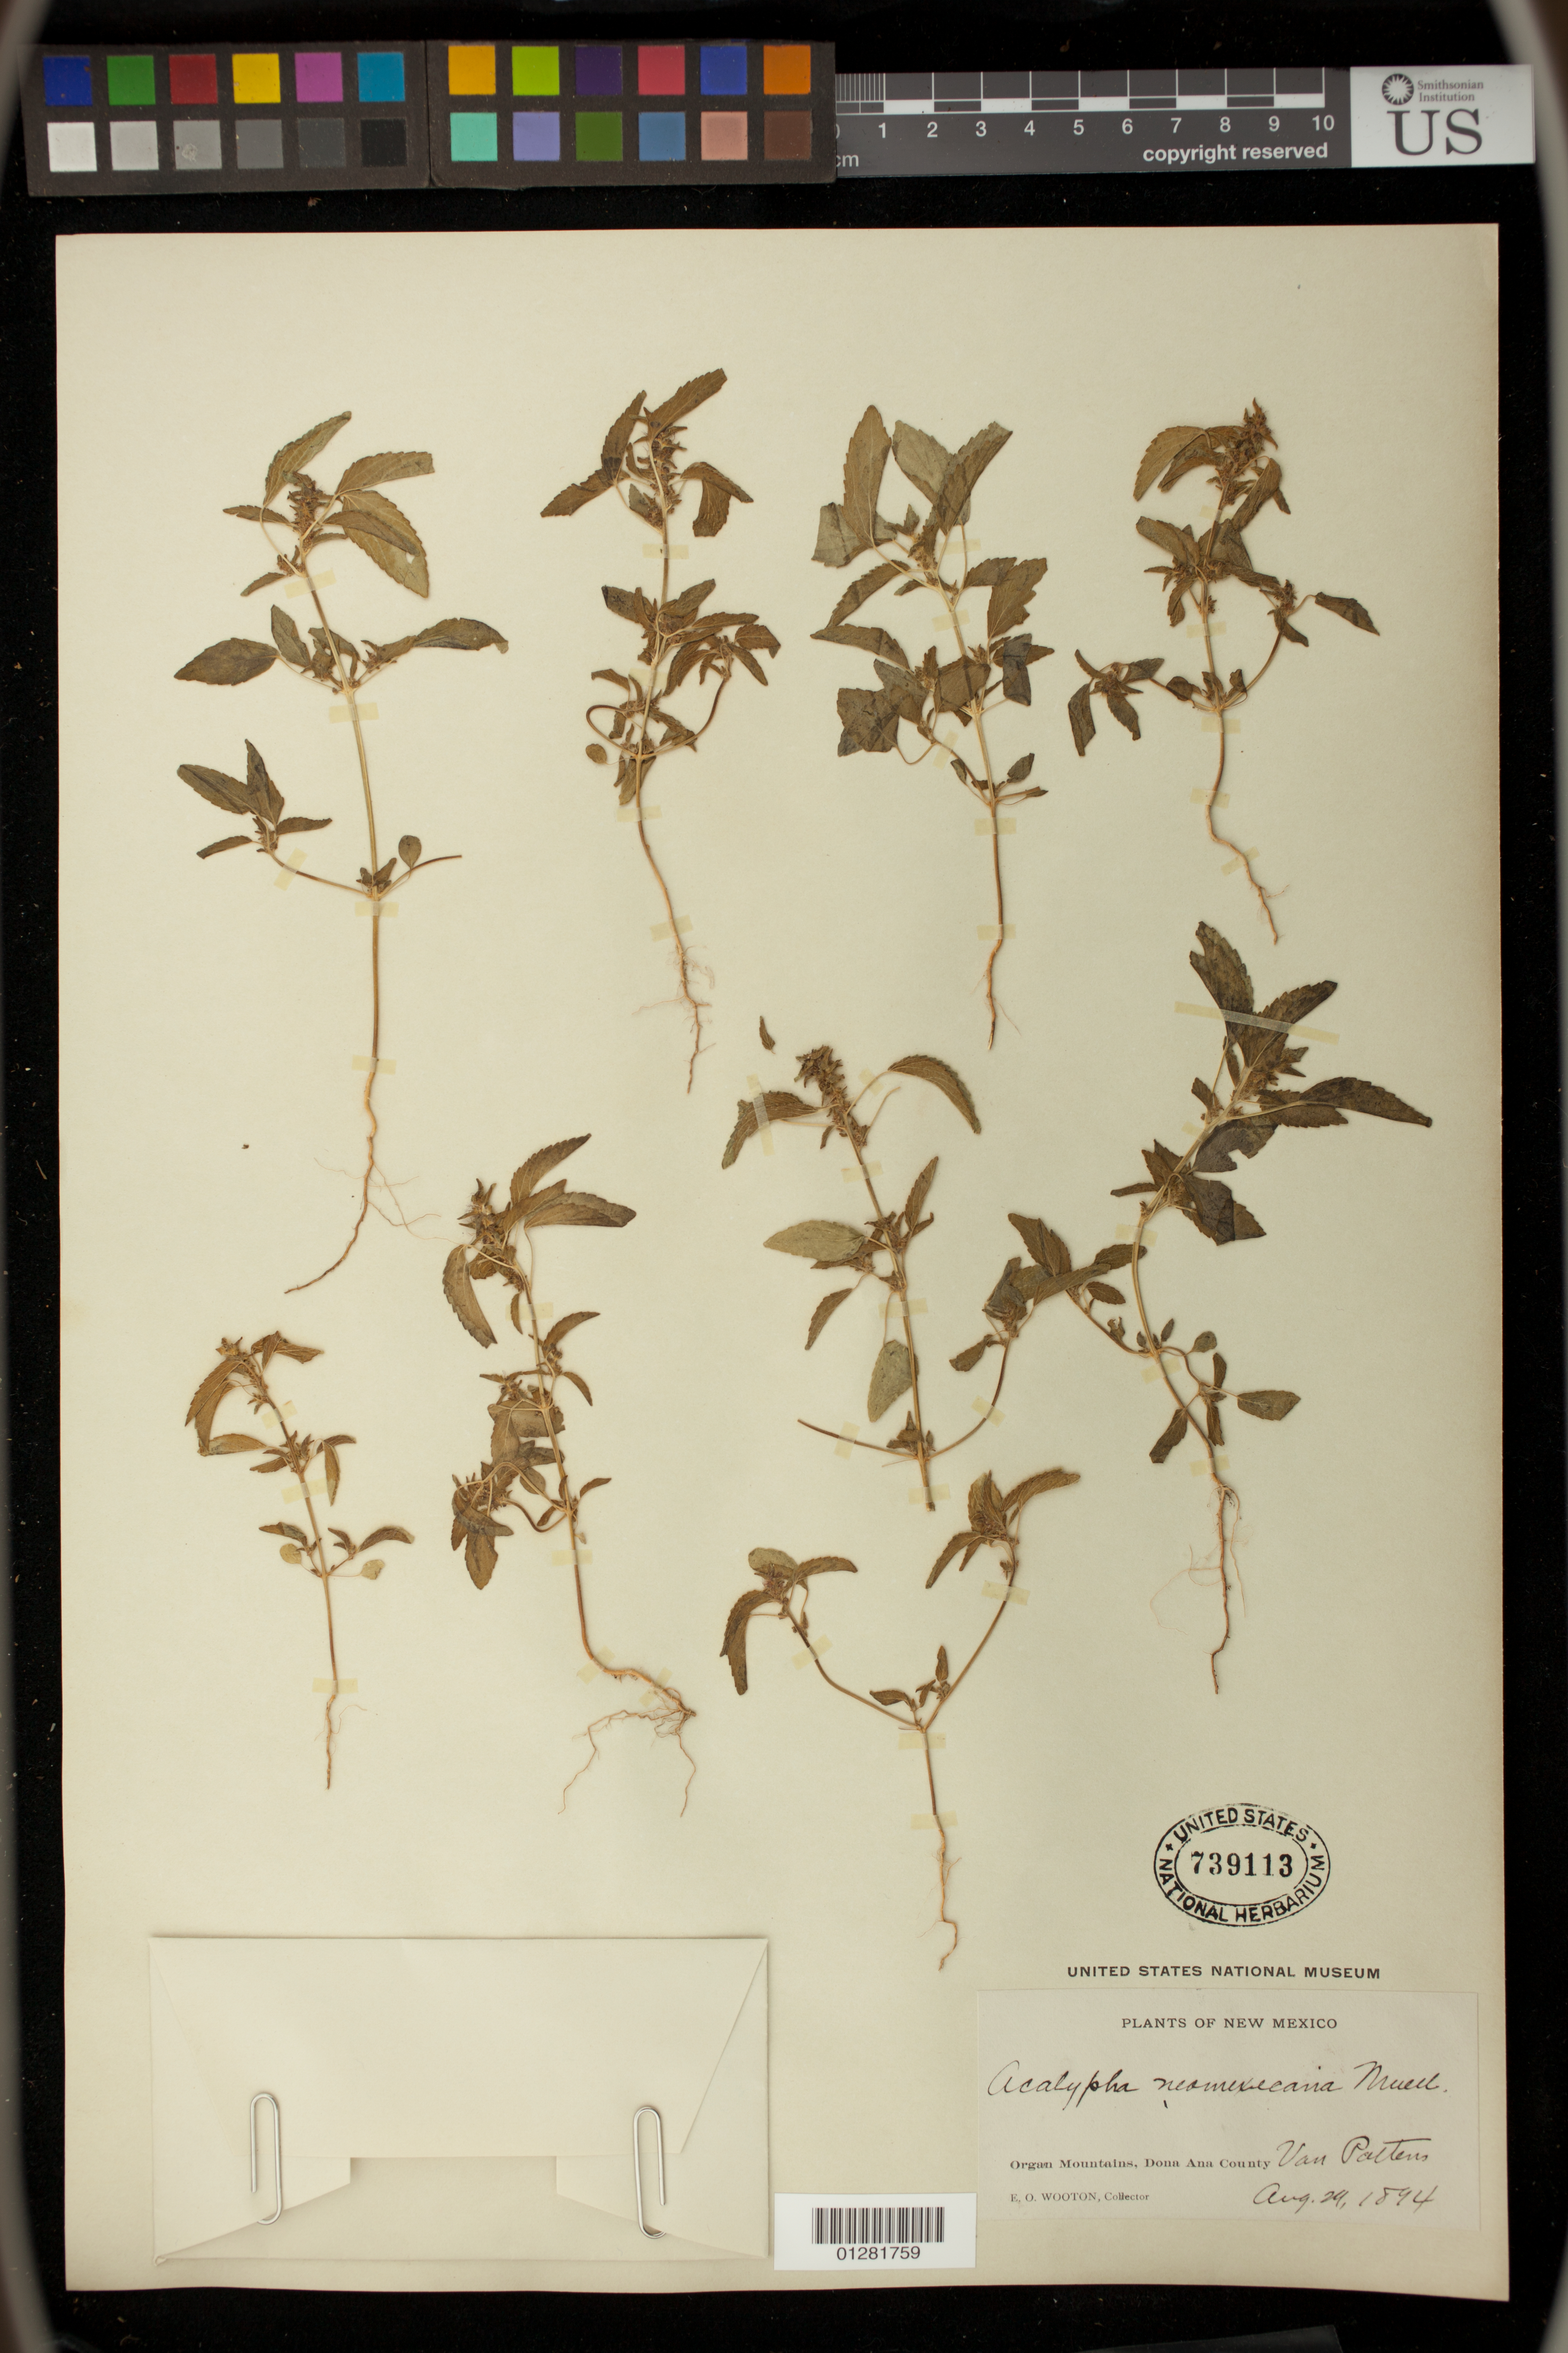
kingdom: Plantae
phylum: Tracheophyta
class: Magnoliopsida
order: Malpighiales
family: Euphorbiaceae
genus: Acalypha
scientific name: Acalypha neomexicana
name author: Müll. Arg.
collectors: E. O. Wooton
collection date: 1894-08-29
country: United States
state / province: New Mexico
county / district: Dona Ana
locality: Organ Mountains, Dona Ana County Van Pattens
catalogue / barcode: US 739113